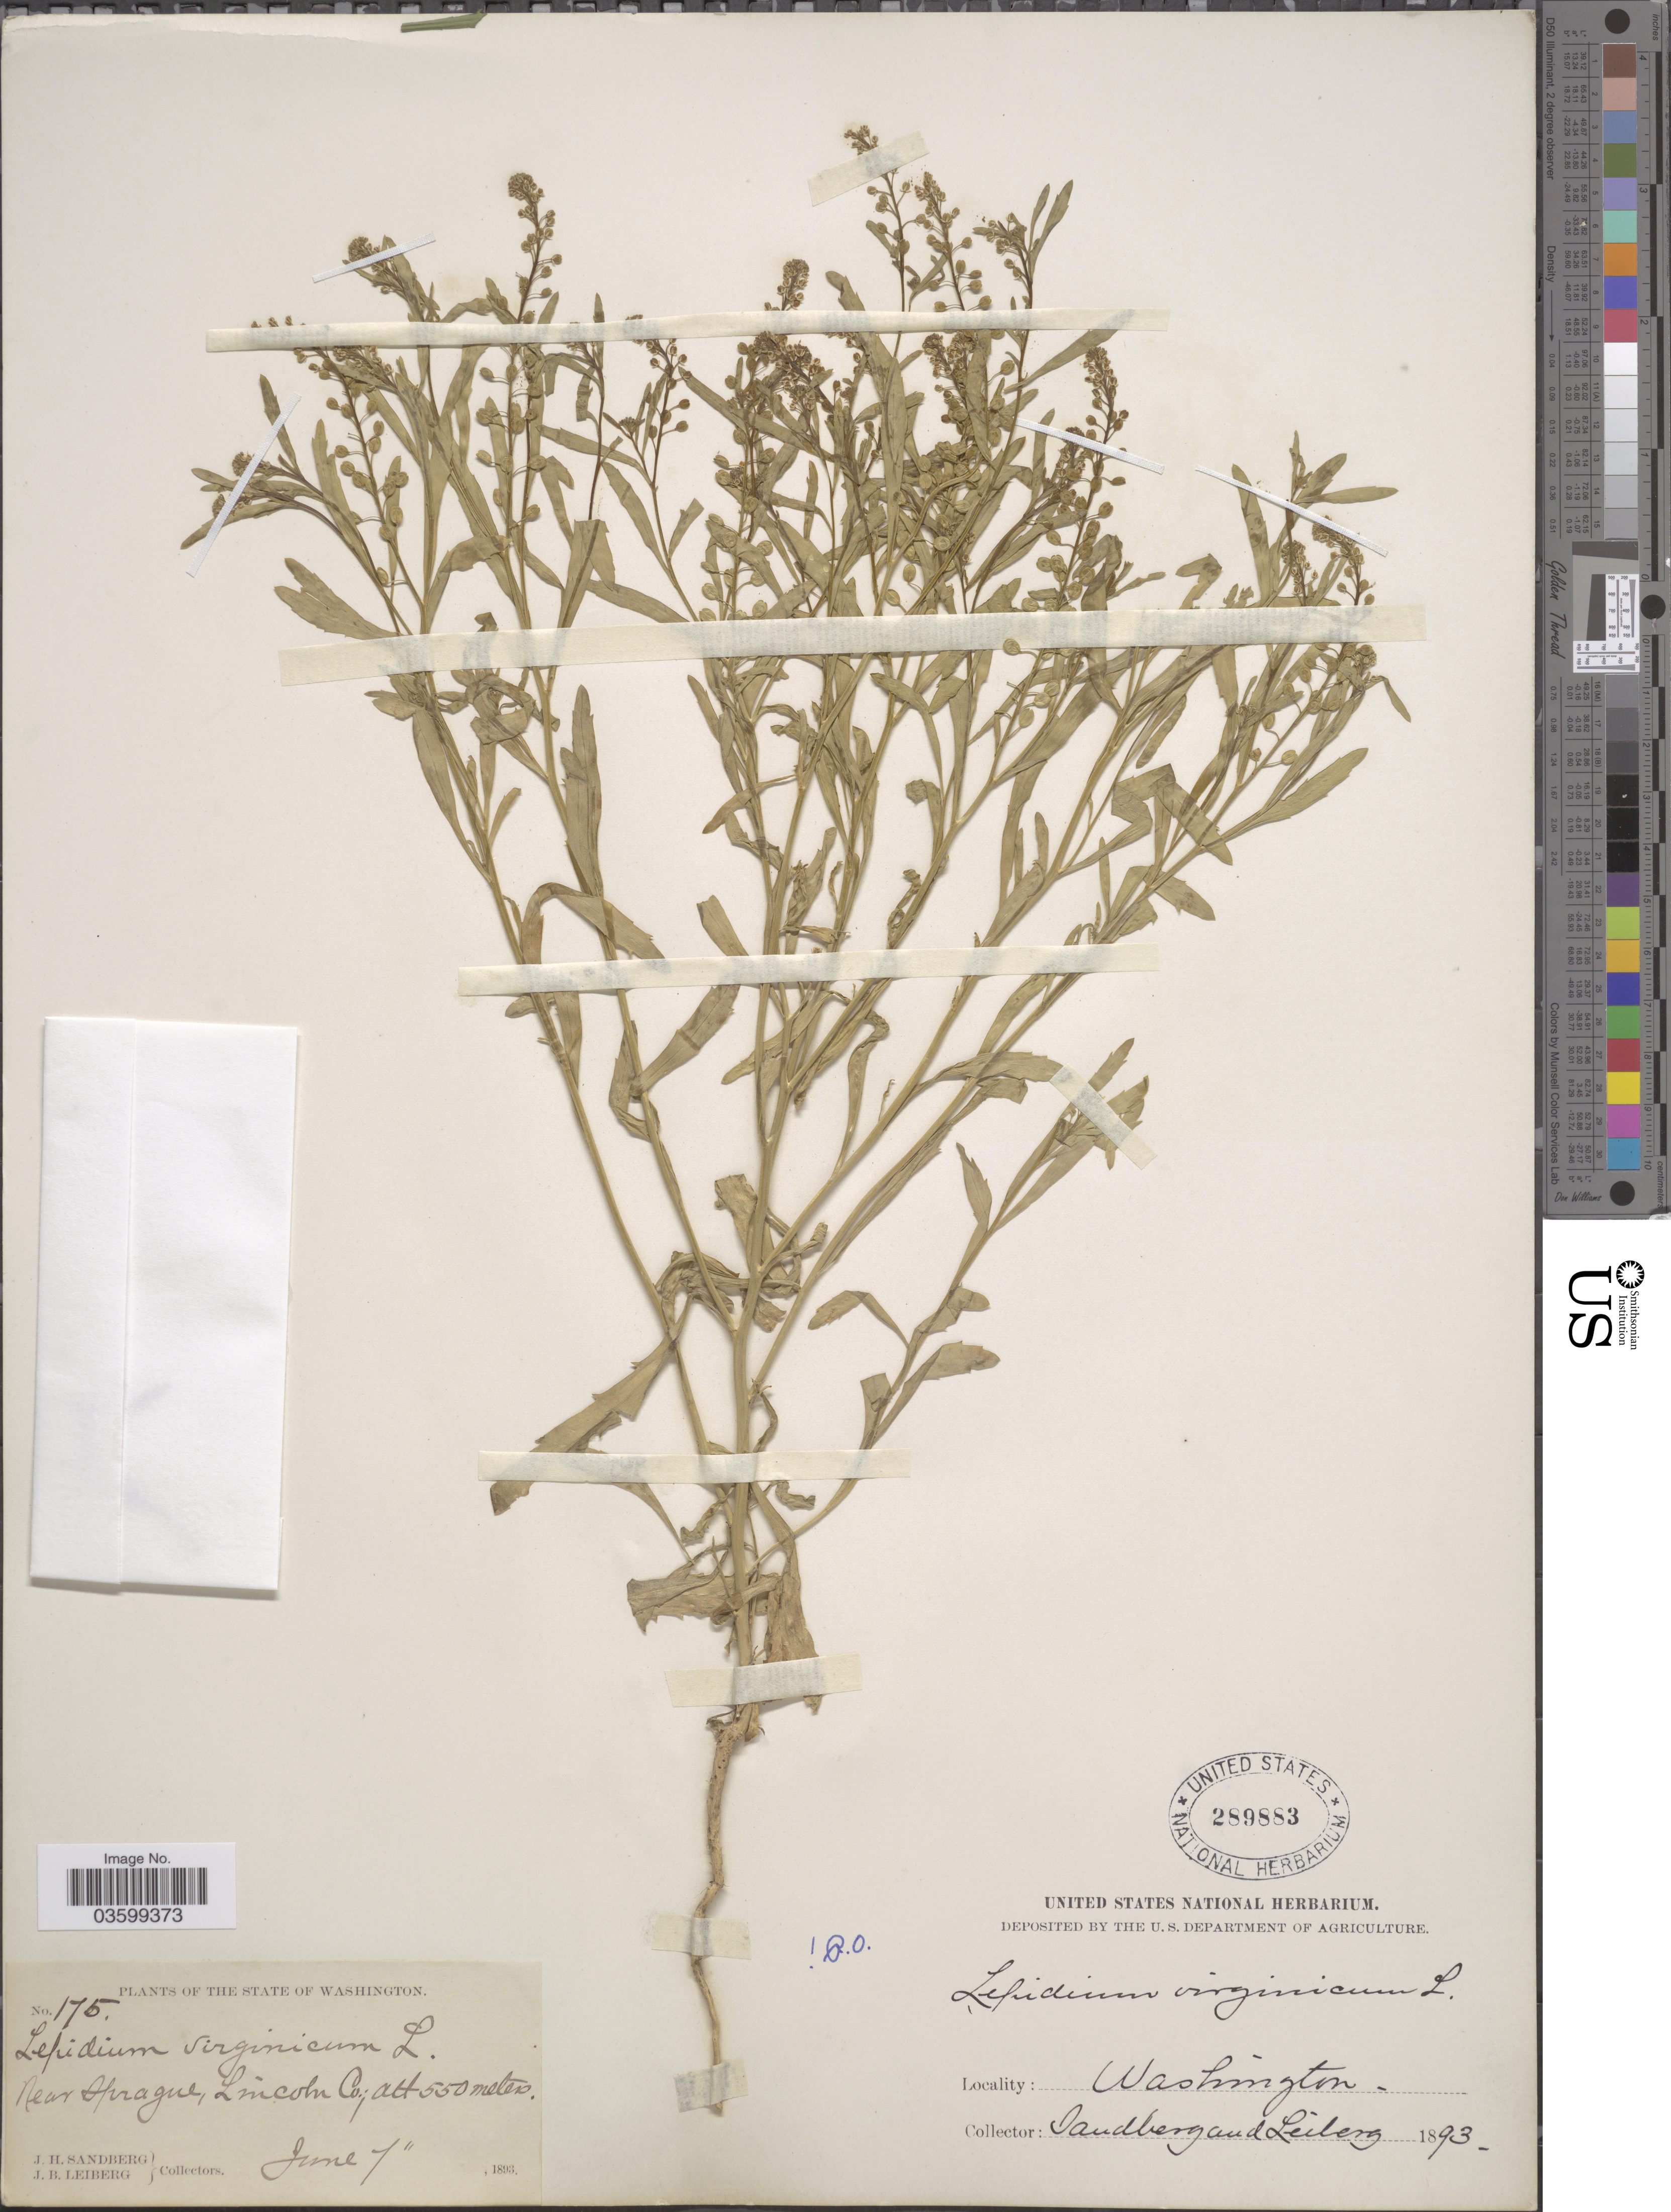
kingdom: Plantae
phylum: Tracheophyta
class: Magnoliopsida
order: Brassicales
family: Brassicaceae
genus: Lepidium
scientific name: Lepidium virginicum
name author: L.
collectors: J. H. Sandberg & J. B. Leiberg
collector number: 175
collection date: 1893-06-07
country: United States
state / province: Washington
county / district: Lincoln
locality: Near Sprague, Lincoln Co.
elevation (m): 550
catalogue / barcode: US 289883